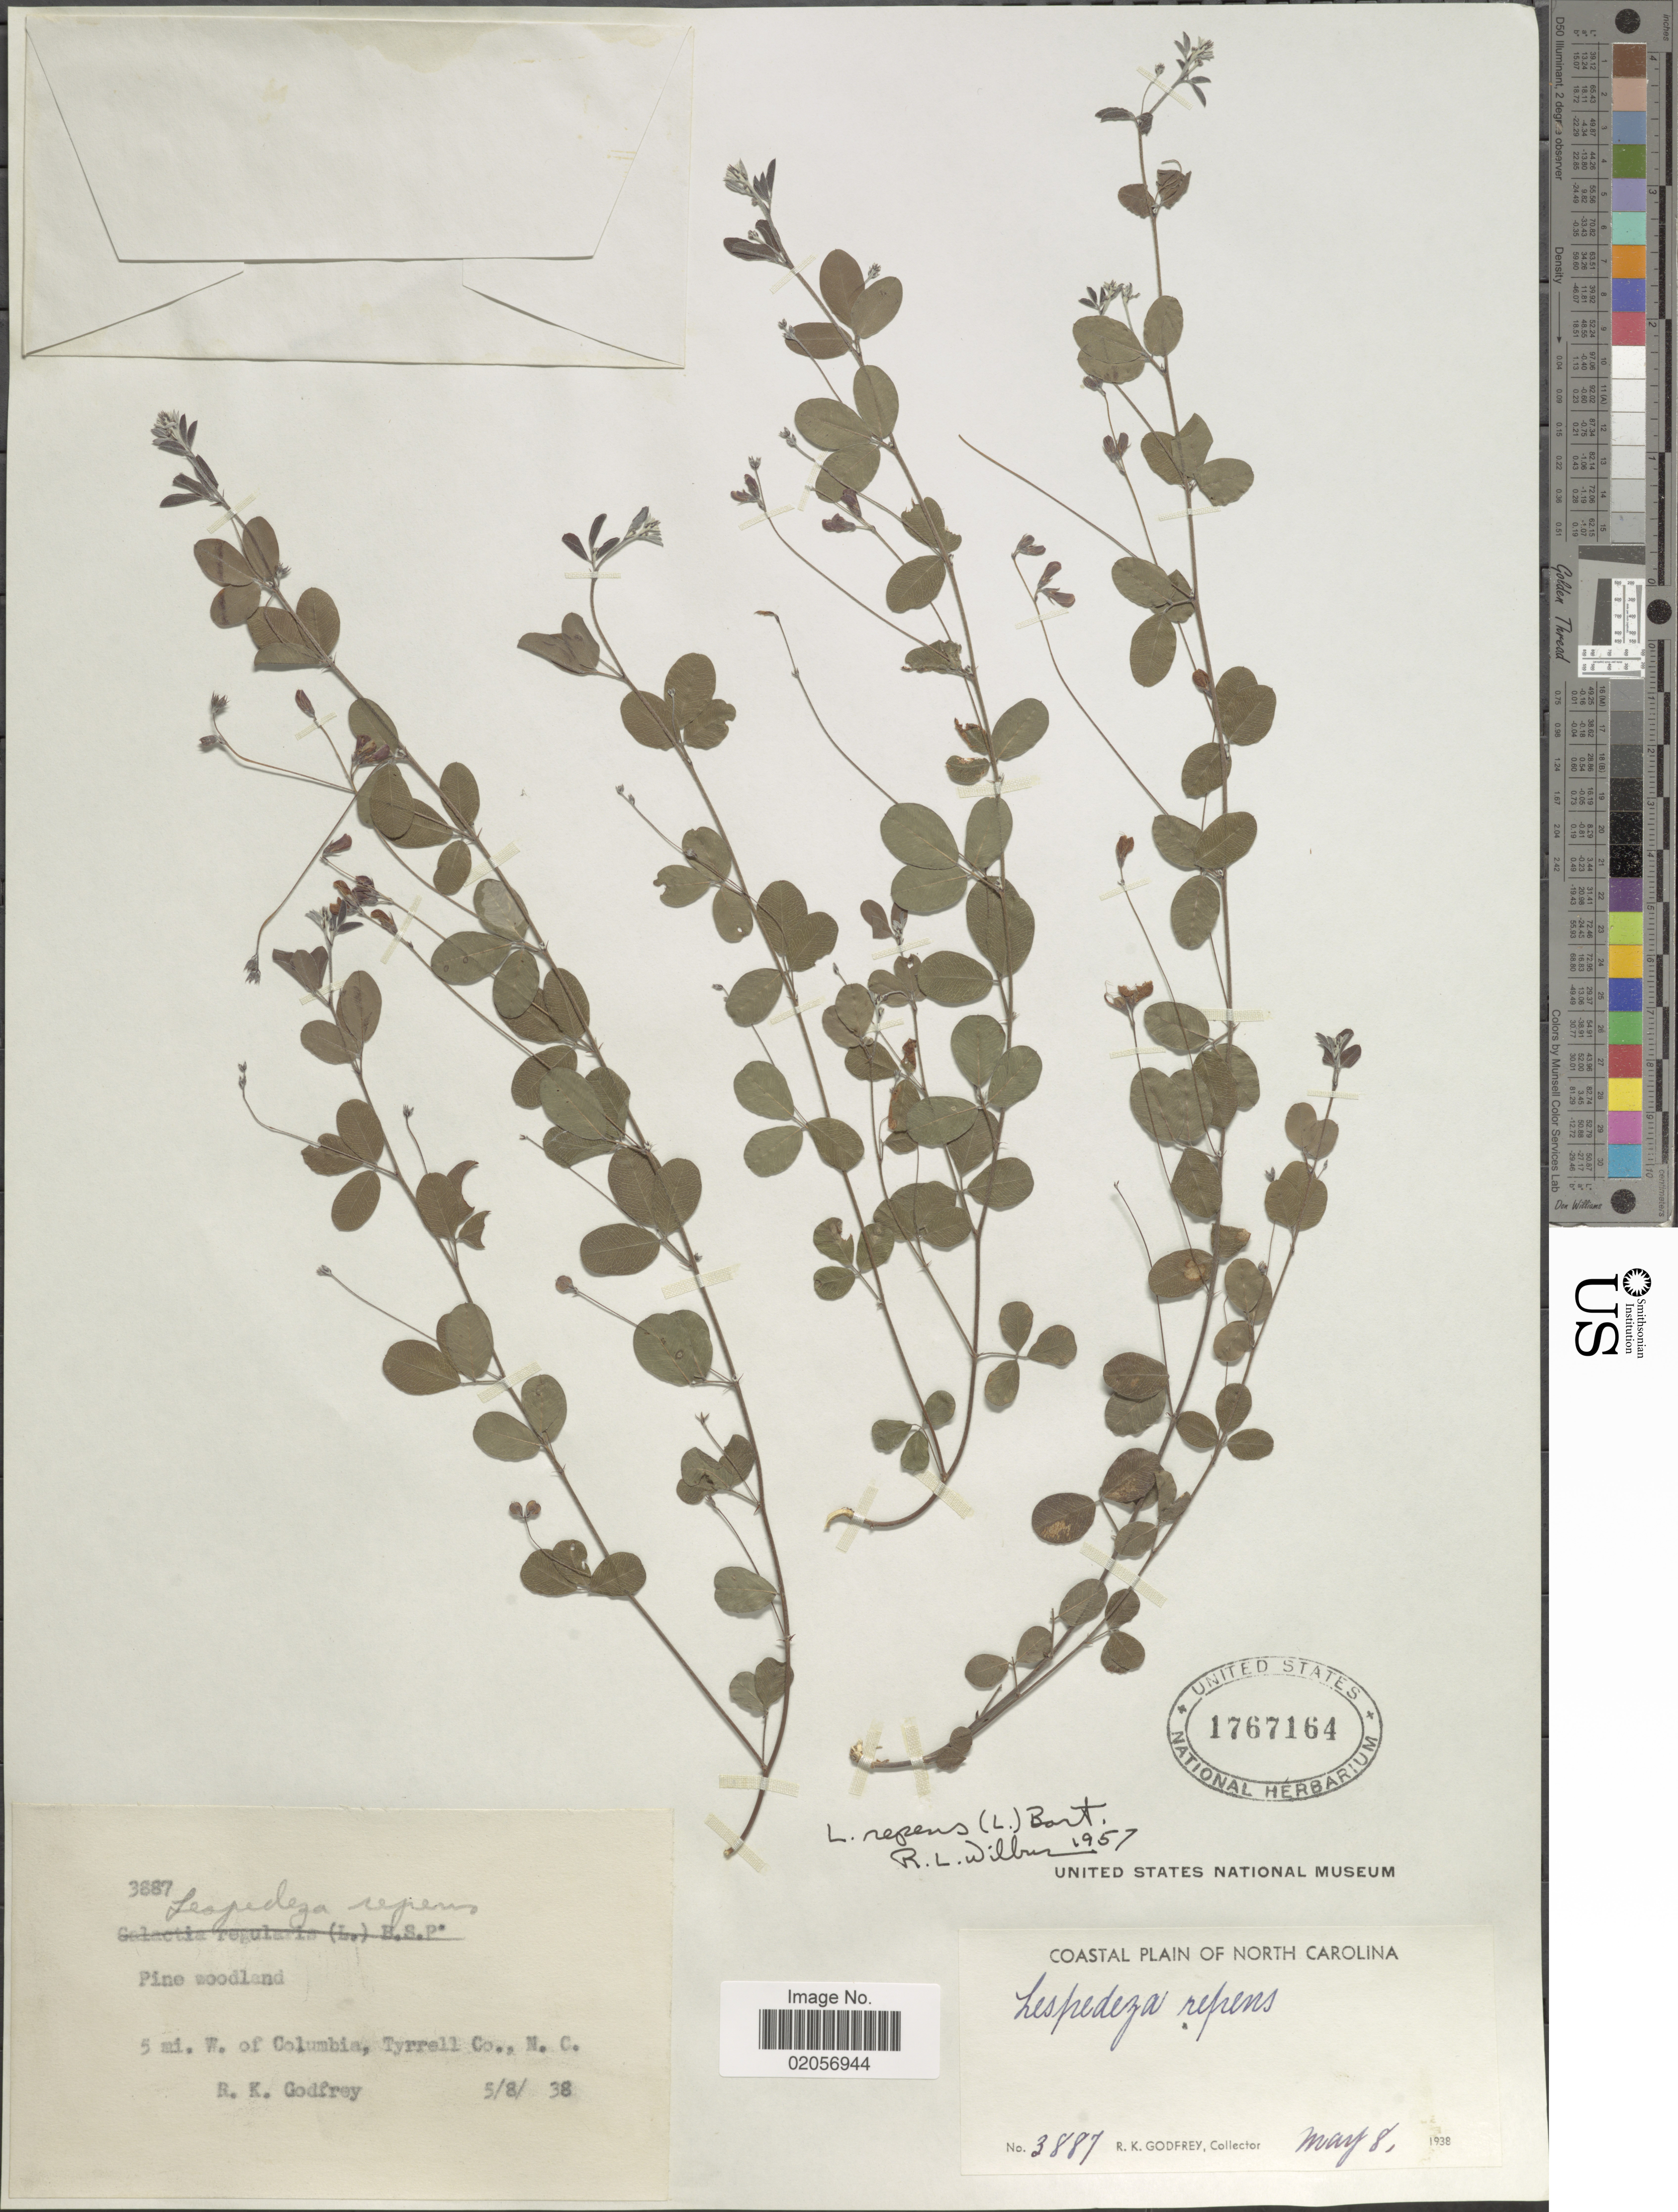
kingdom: Plantae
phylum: Tracheophyta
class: Magnoliopsida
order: Fabales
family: Fabaceae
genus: Lespedeza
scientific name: Lespedeza repens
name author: (L.) W.P.C. Barton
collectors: R. K. Godfrey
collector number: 3887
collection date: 1938-05-08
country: United States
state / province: North Carolina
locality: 5 mi. W. of Columbia, Tyrrell Co.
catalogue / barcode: US 1767164